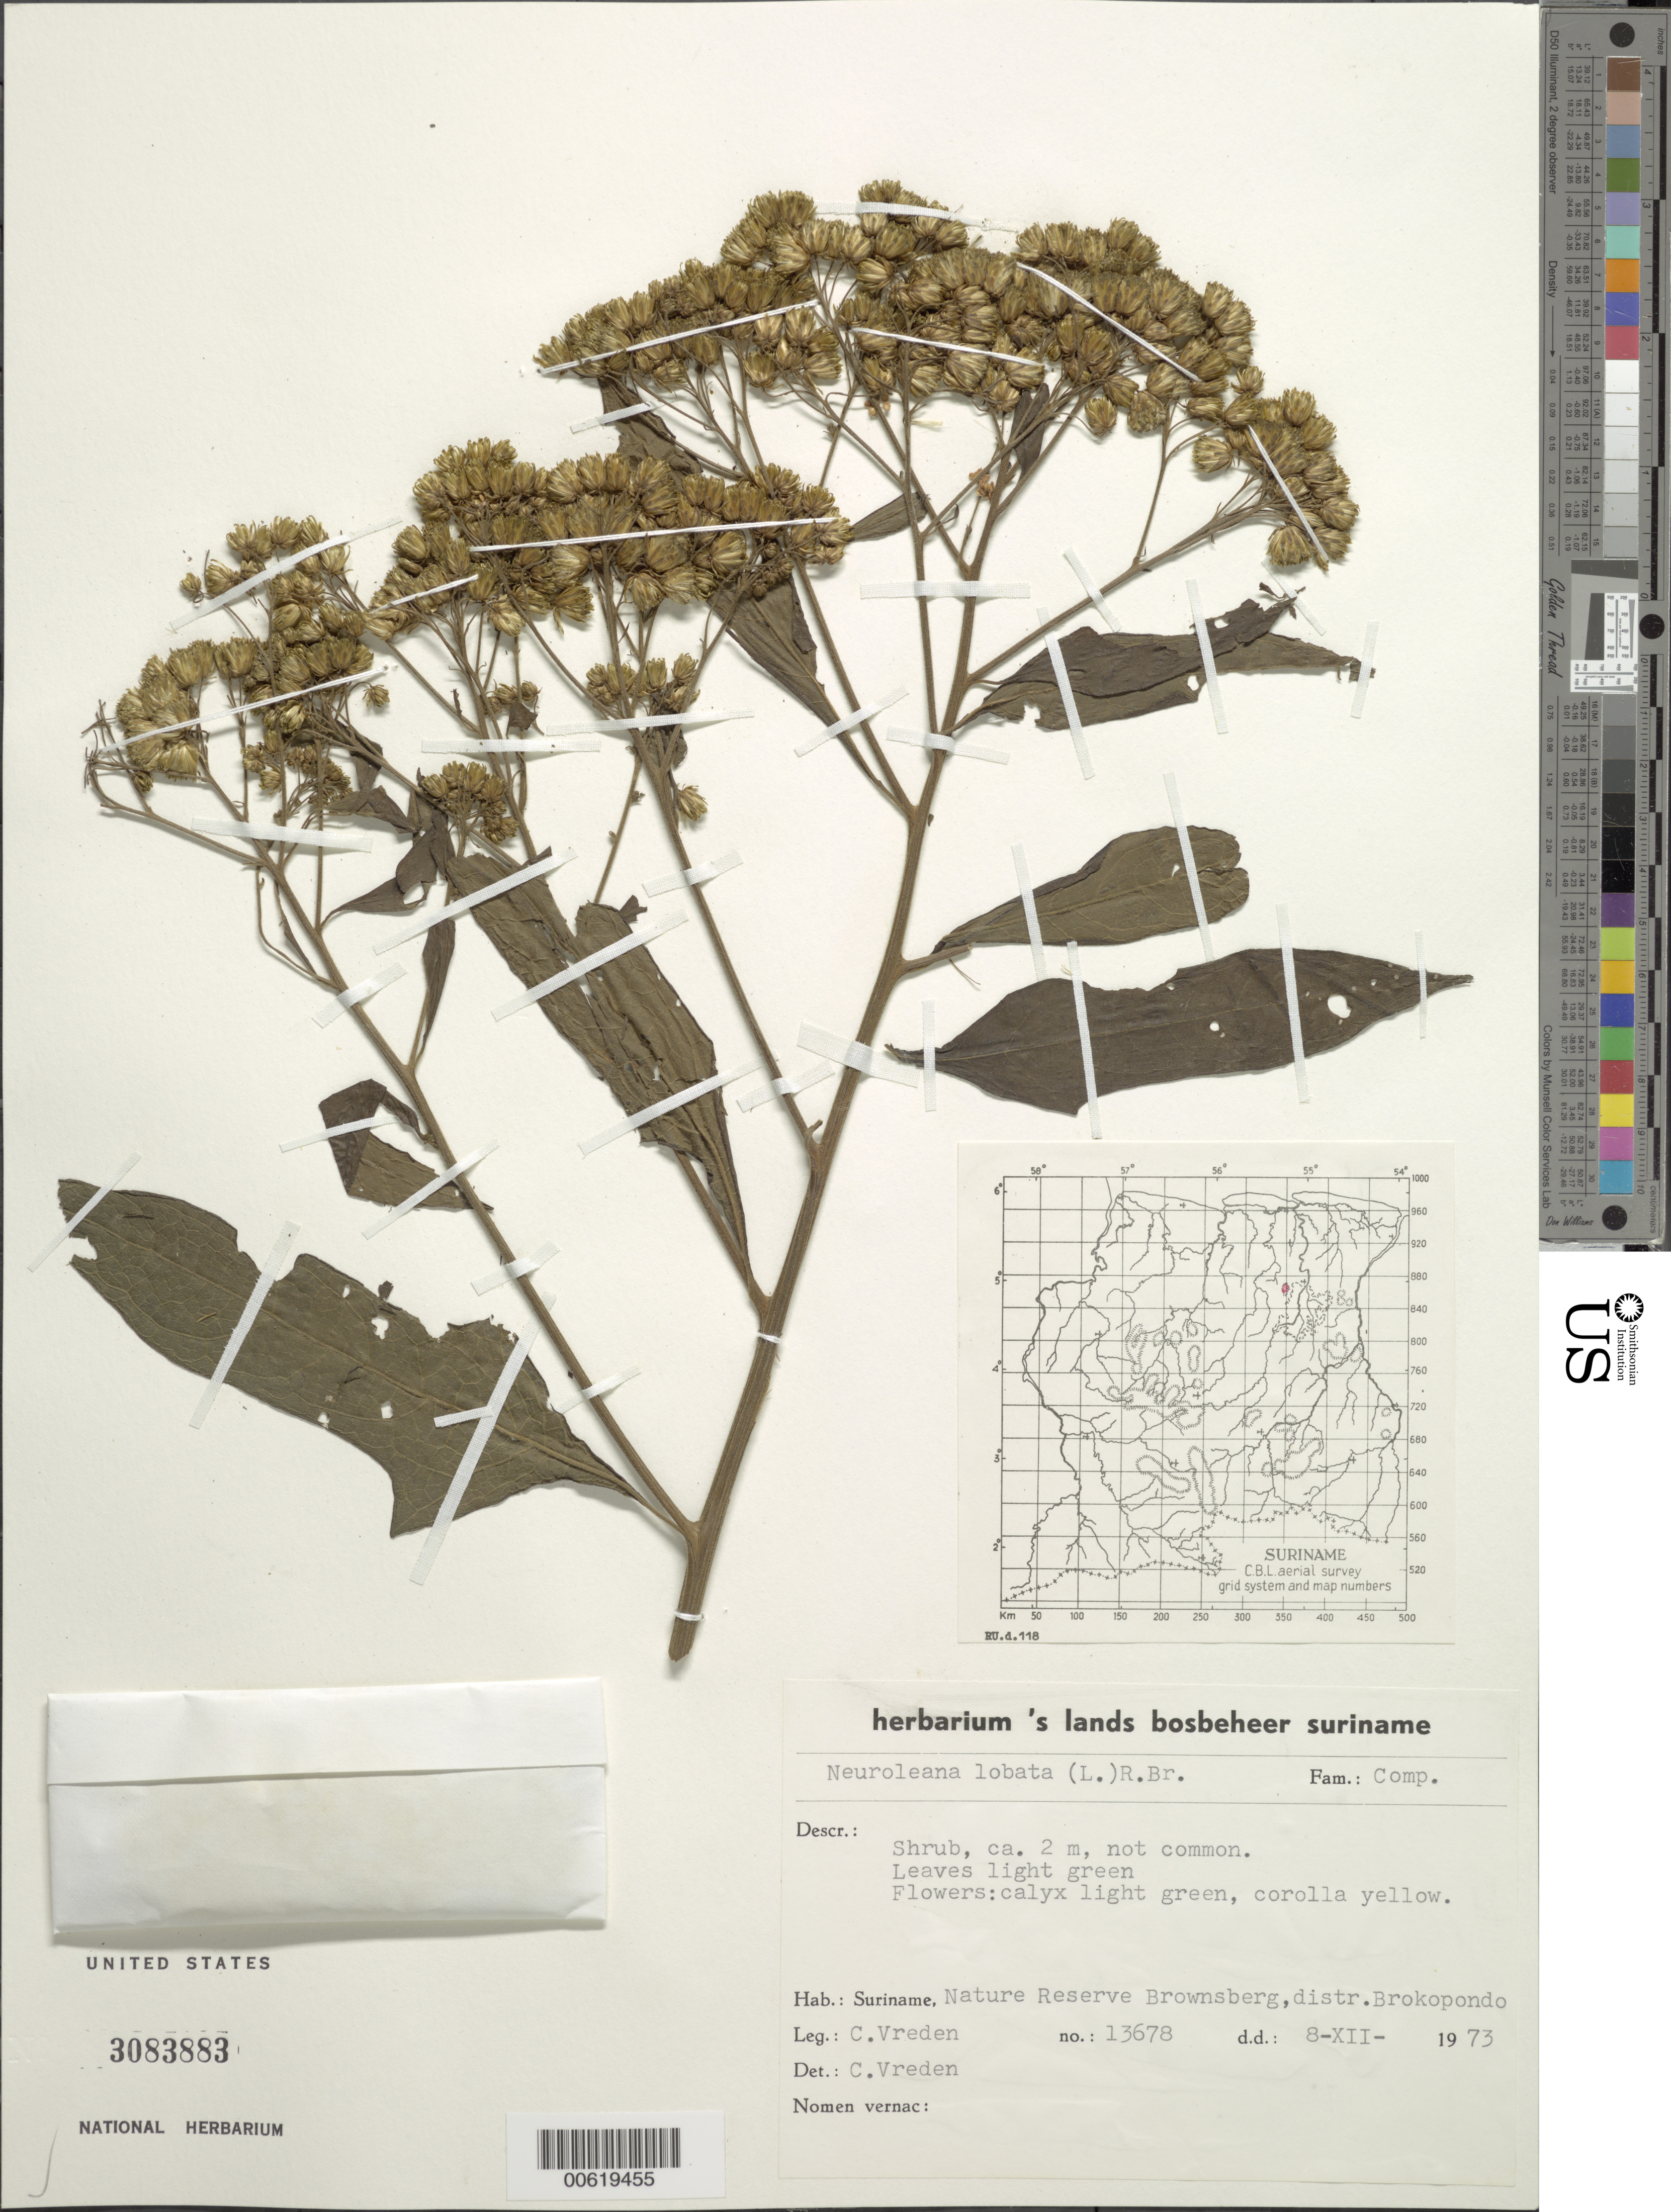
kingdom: Plantae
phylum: Tracheophyta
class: Magnoliopsida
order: Asterales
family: Asteraceae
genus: Neurolaena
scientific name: Neurolaena lobata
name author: (L.) R. Br. ex Cass.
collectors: C. Vreden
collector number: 13678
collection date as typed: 8-Dec-73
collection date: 1973-12-08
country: Suriname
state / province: Brokopondo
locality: Brownsberg Nature Reserve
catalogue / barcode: US 3083883